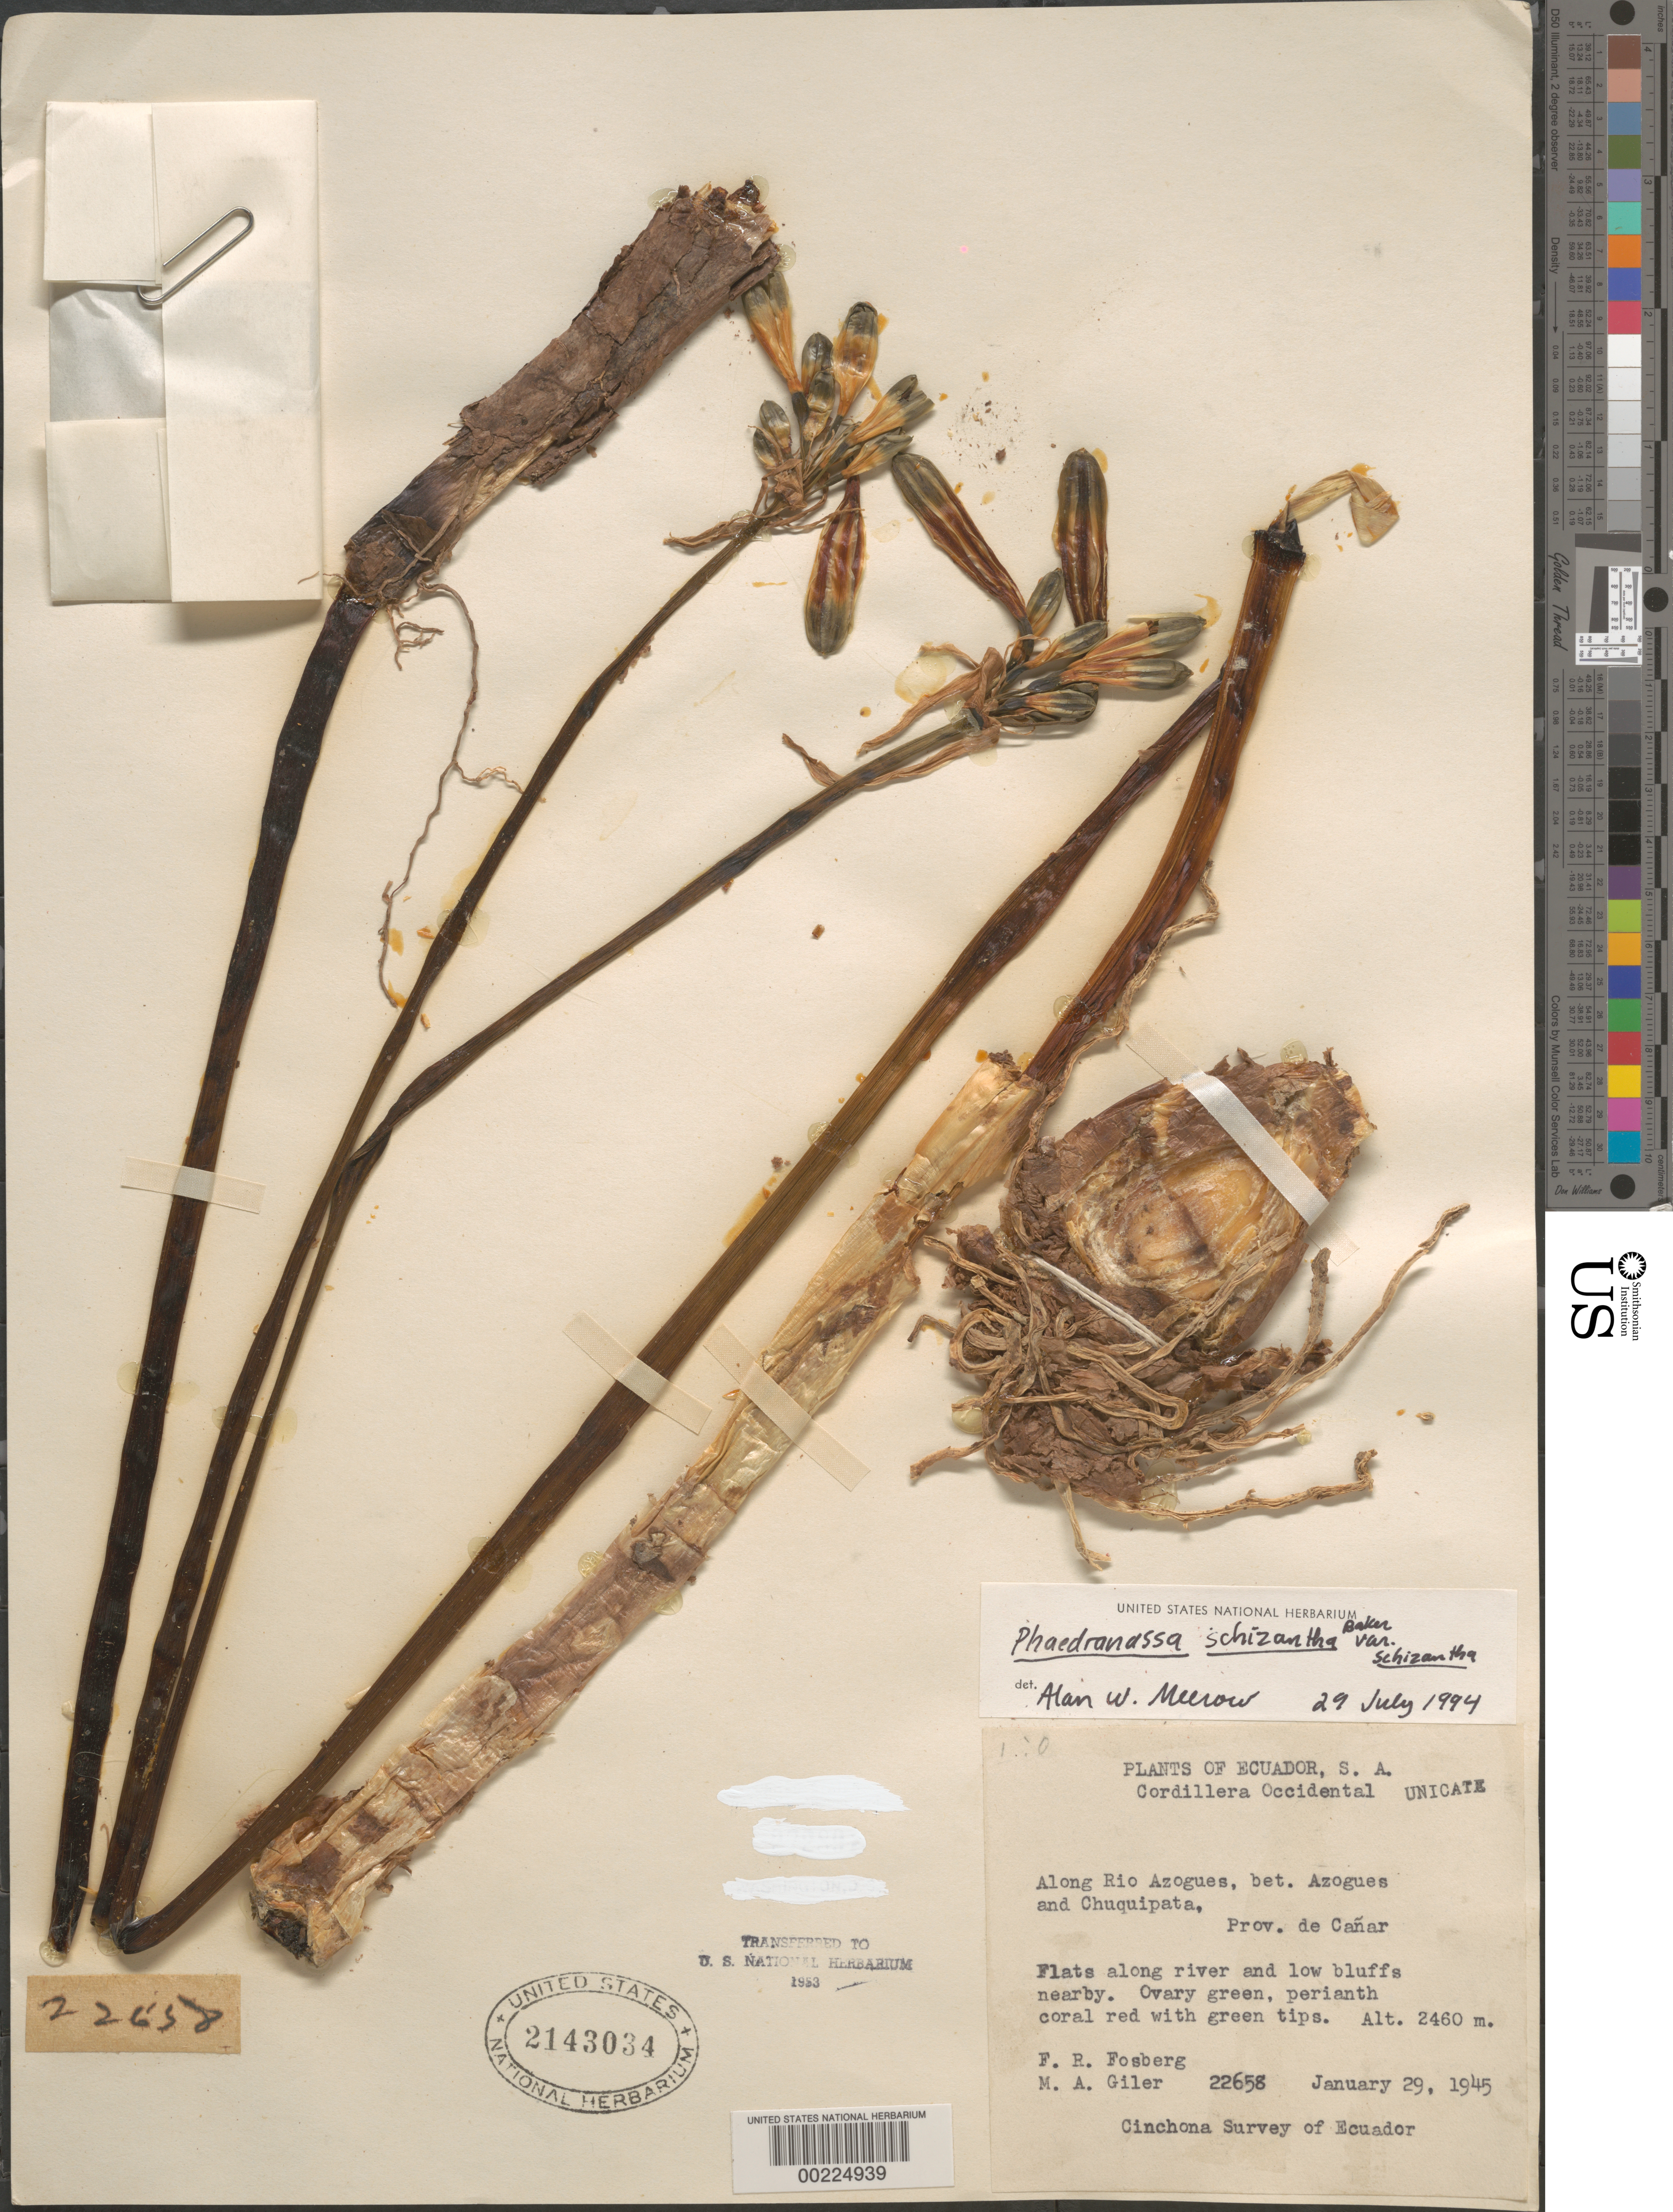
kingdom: Plantae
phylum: Tracheophyta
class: Liliopsida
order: Asparagales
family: Amaryllidaceae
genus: Phaedranassa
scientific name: Phaedranassa schizantha var. schizantha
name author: Baker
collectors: F. R. Fosberg & M. Giler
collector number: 22658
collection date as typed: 29 Jan 1945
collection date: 1945-01-29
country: Ecuador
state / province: Cañar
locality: Along Rio Azogues, between Azogues and Chuquipata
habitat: Flats along river and low bluffs nearby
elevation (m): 2460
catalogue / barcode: US 2143034